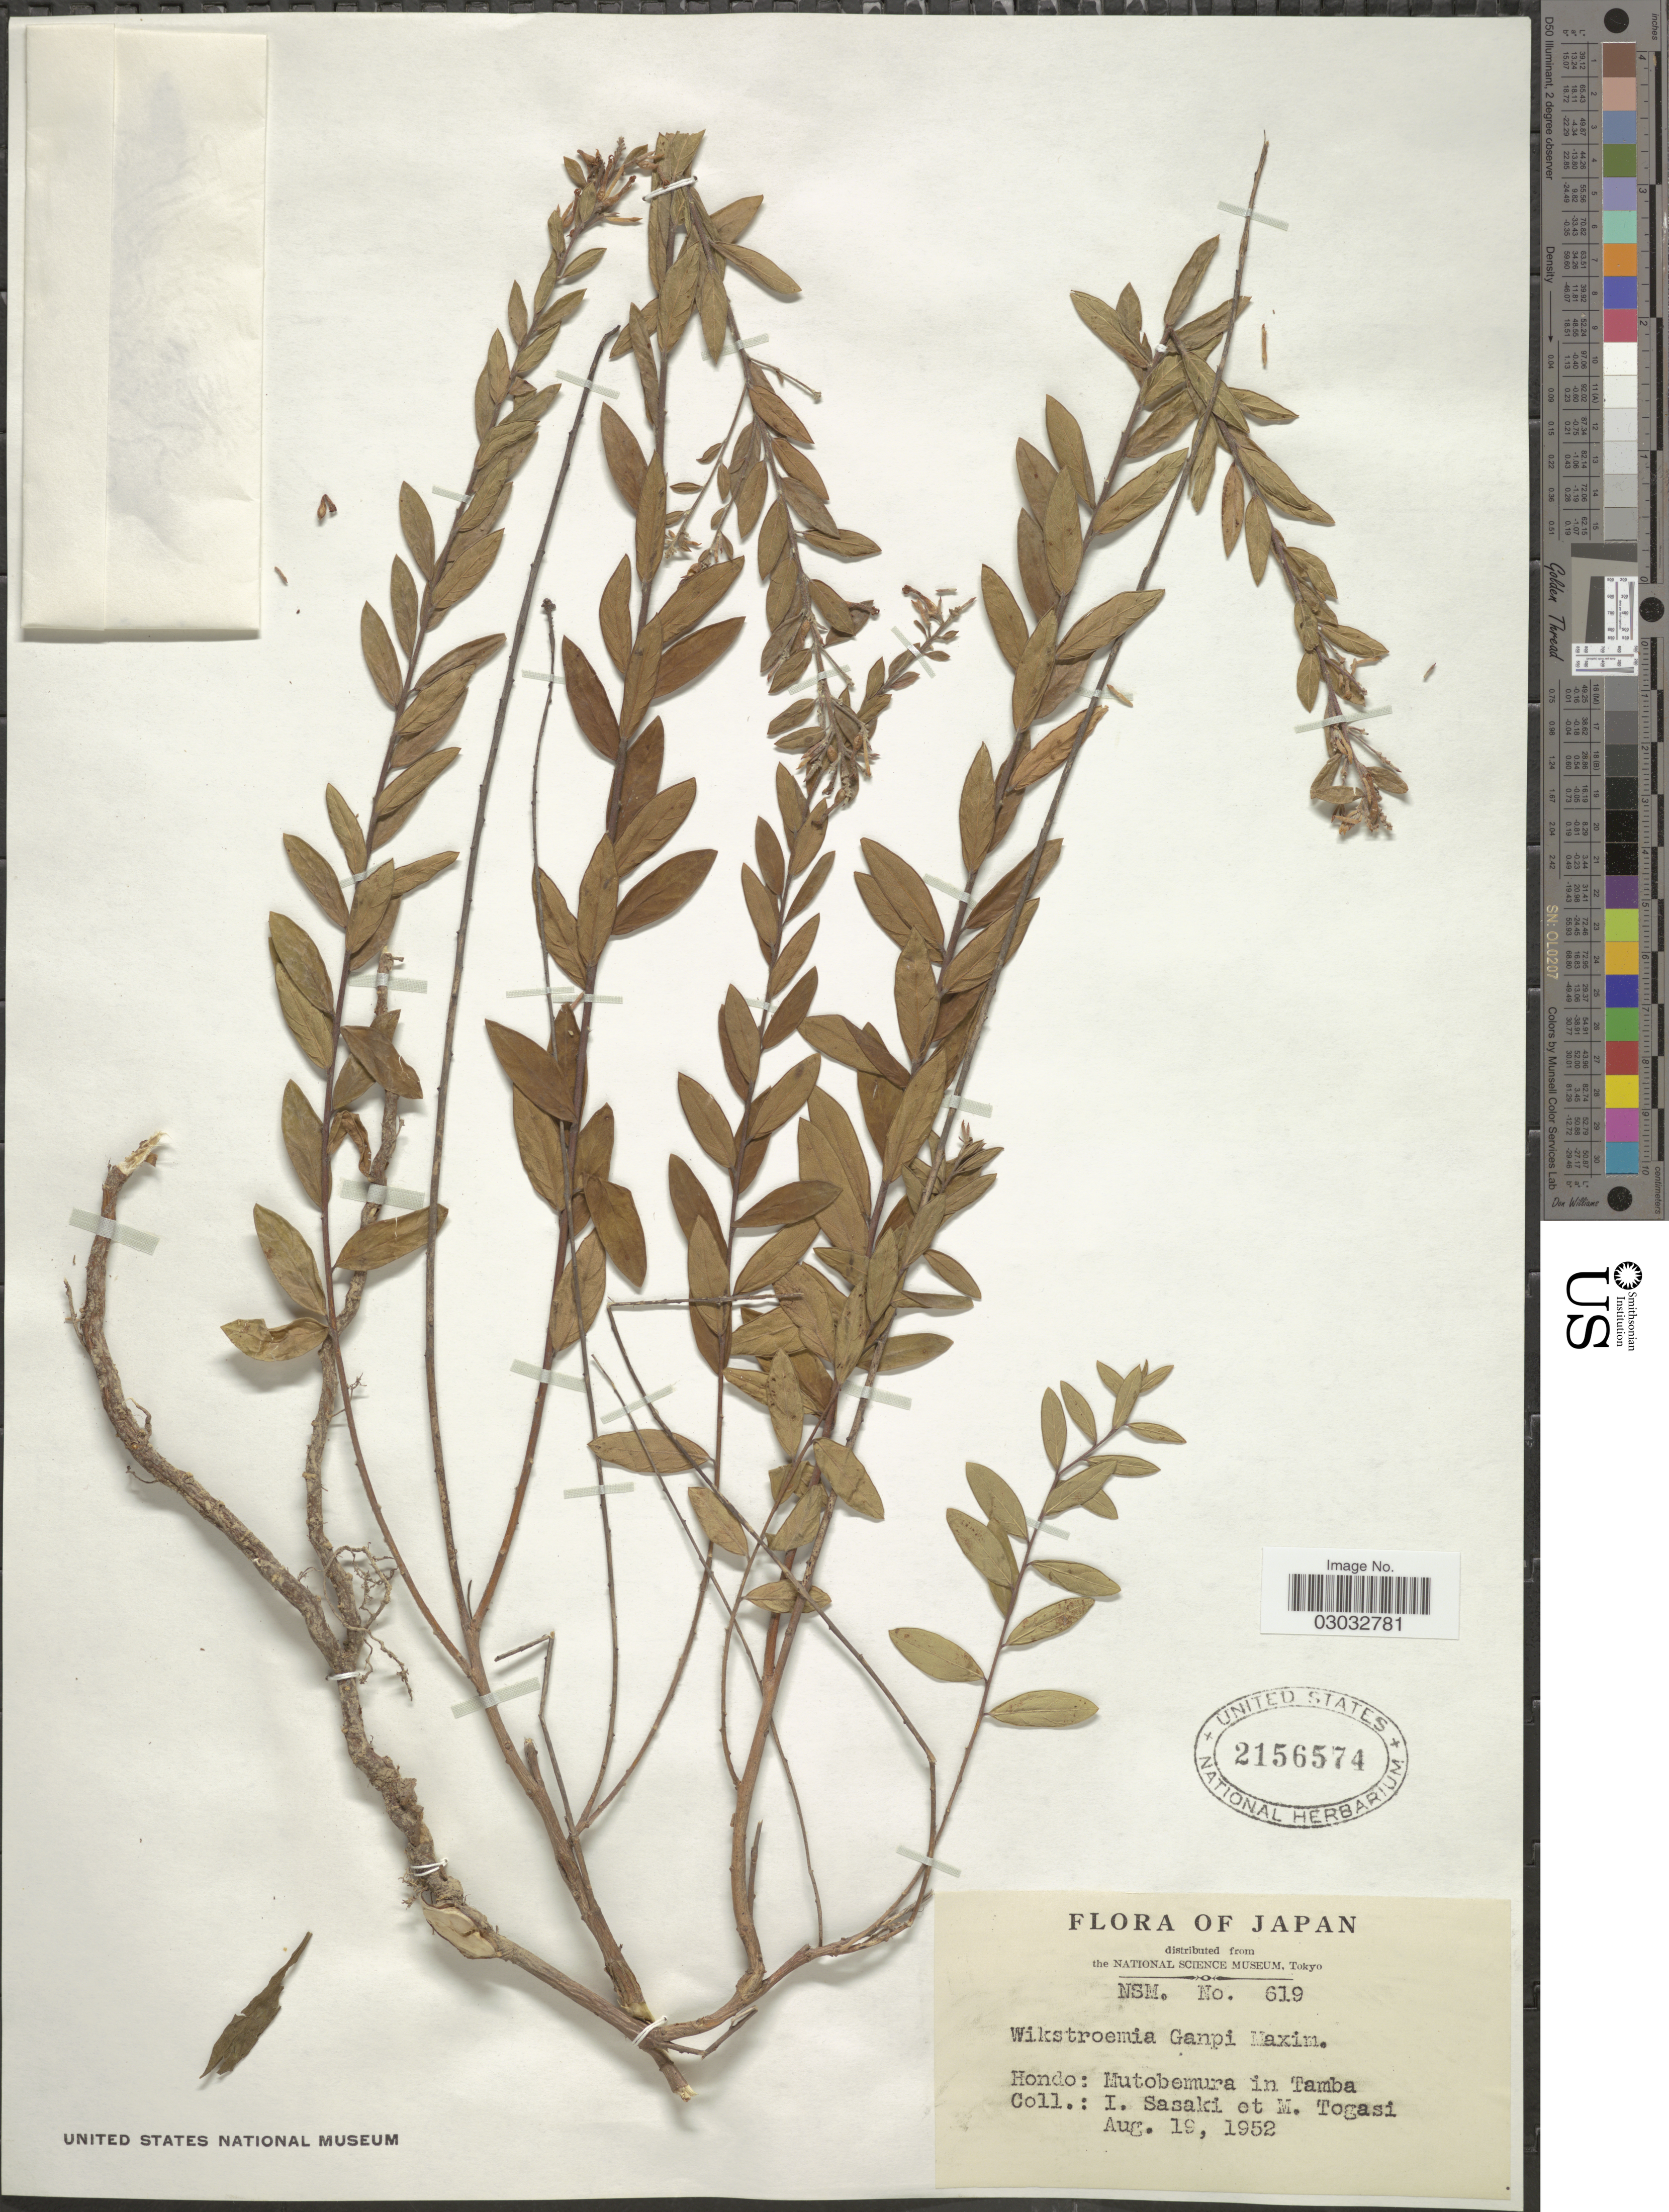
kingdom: Plantae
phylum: Tracheophyta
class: Magnoliopsida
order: Malvales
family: Thymelaeaceae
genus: Wikstroemia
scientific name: Wikstroemia ganpi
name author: (Siebold & Zucc.) Maxim.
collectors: I. Sasaki & M. Togasi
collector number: NSM 619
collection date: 1952-08-19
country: Japan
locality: Hondo: Mutobemura in Tamba.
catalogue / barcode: US 2156574